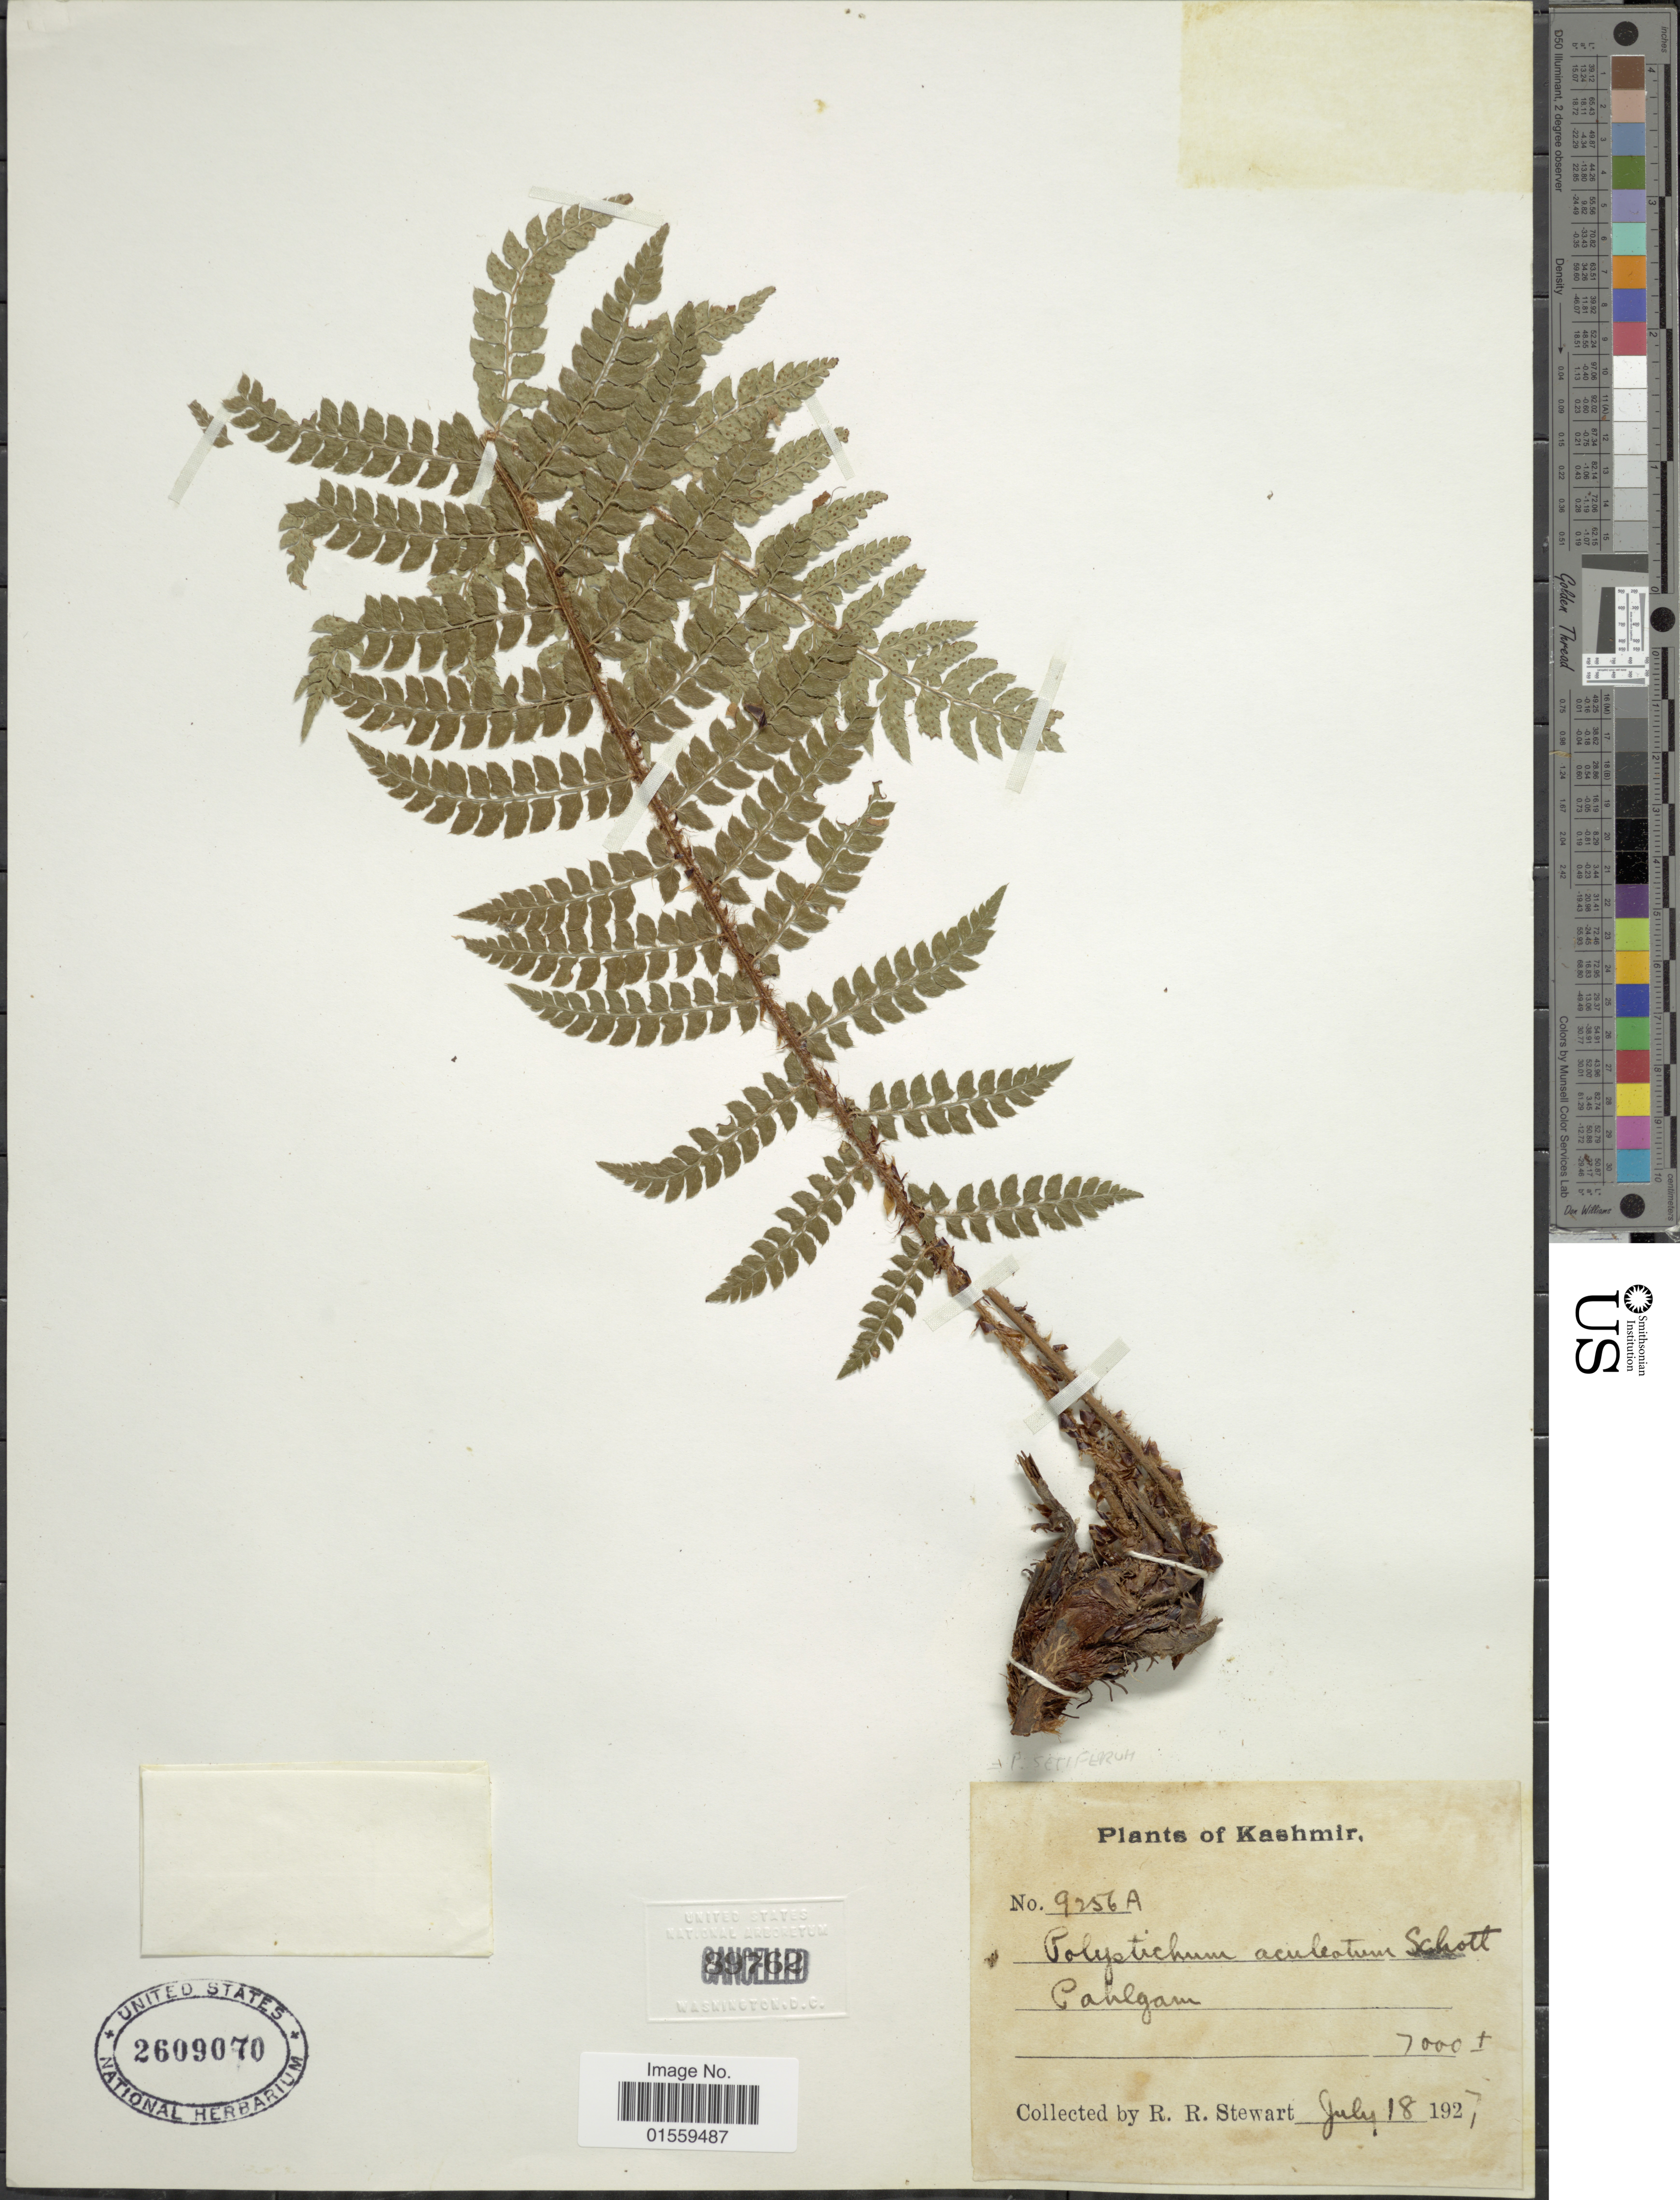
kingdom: Plantae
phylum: Tracheophyta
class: Polypodiopsida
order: Polypodiales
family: Dryopteridaceae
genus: Polystichum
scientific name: Polystichum setiferum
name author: (Forssk.) Moore ex Woynar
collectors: R. R. Stewart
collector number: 9256A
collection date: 1927-07-18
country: India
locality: Kashmir, Pahlgam.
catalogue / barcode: US 2609070